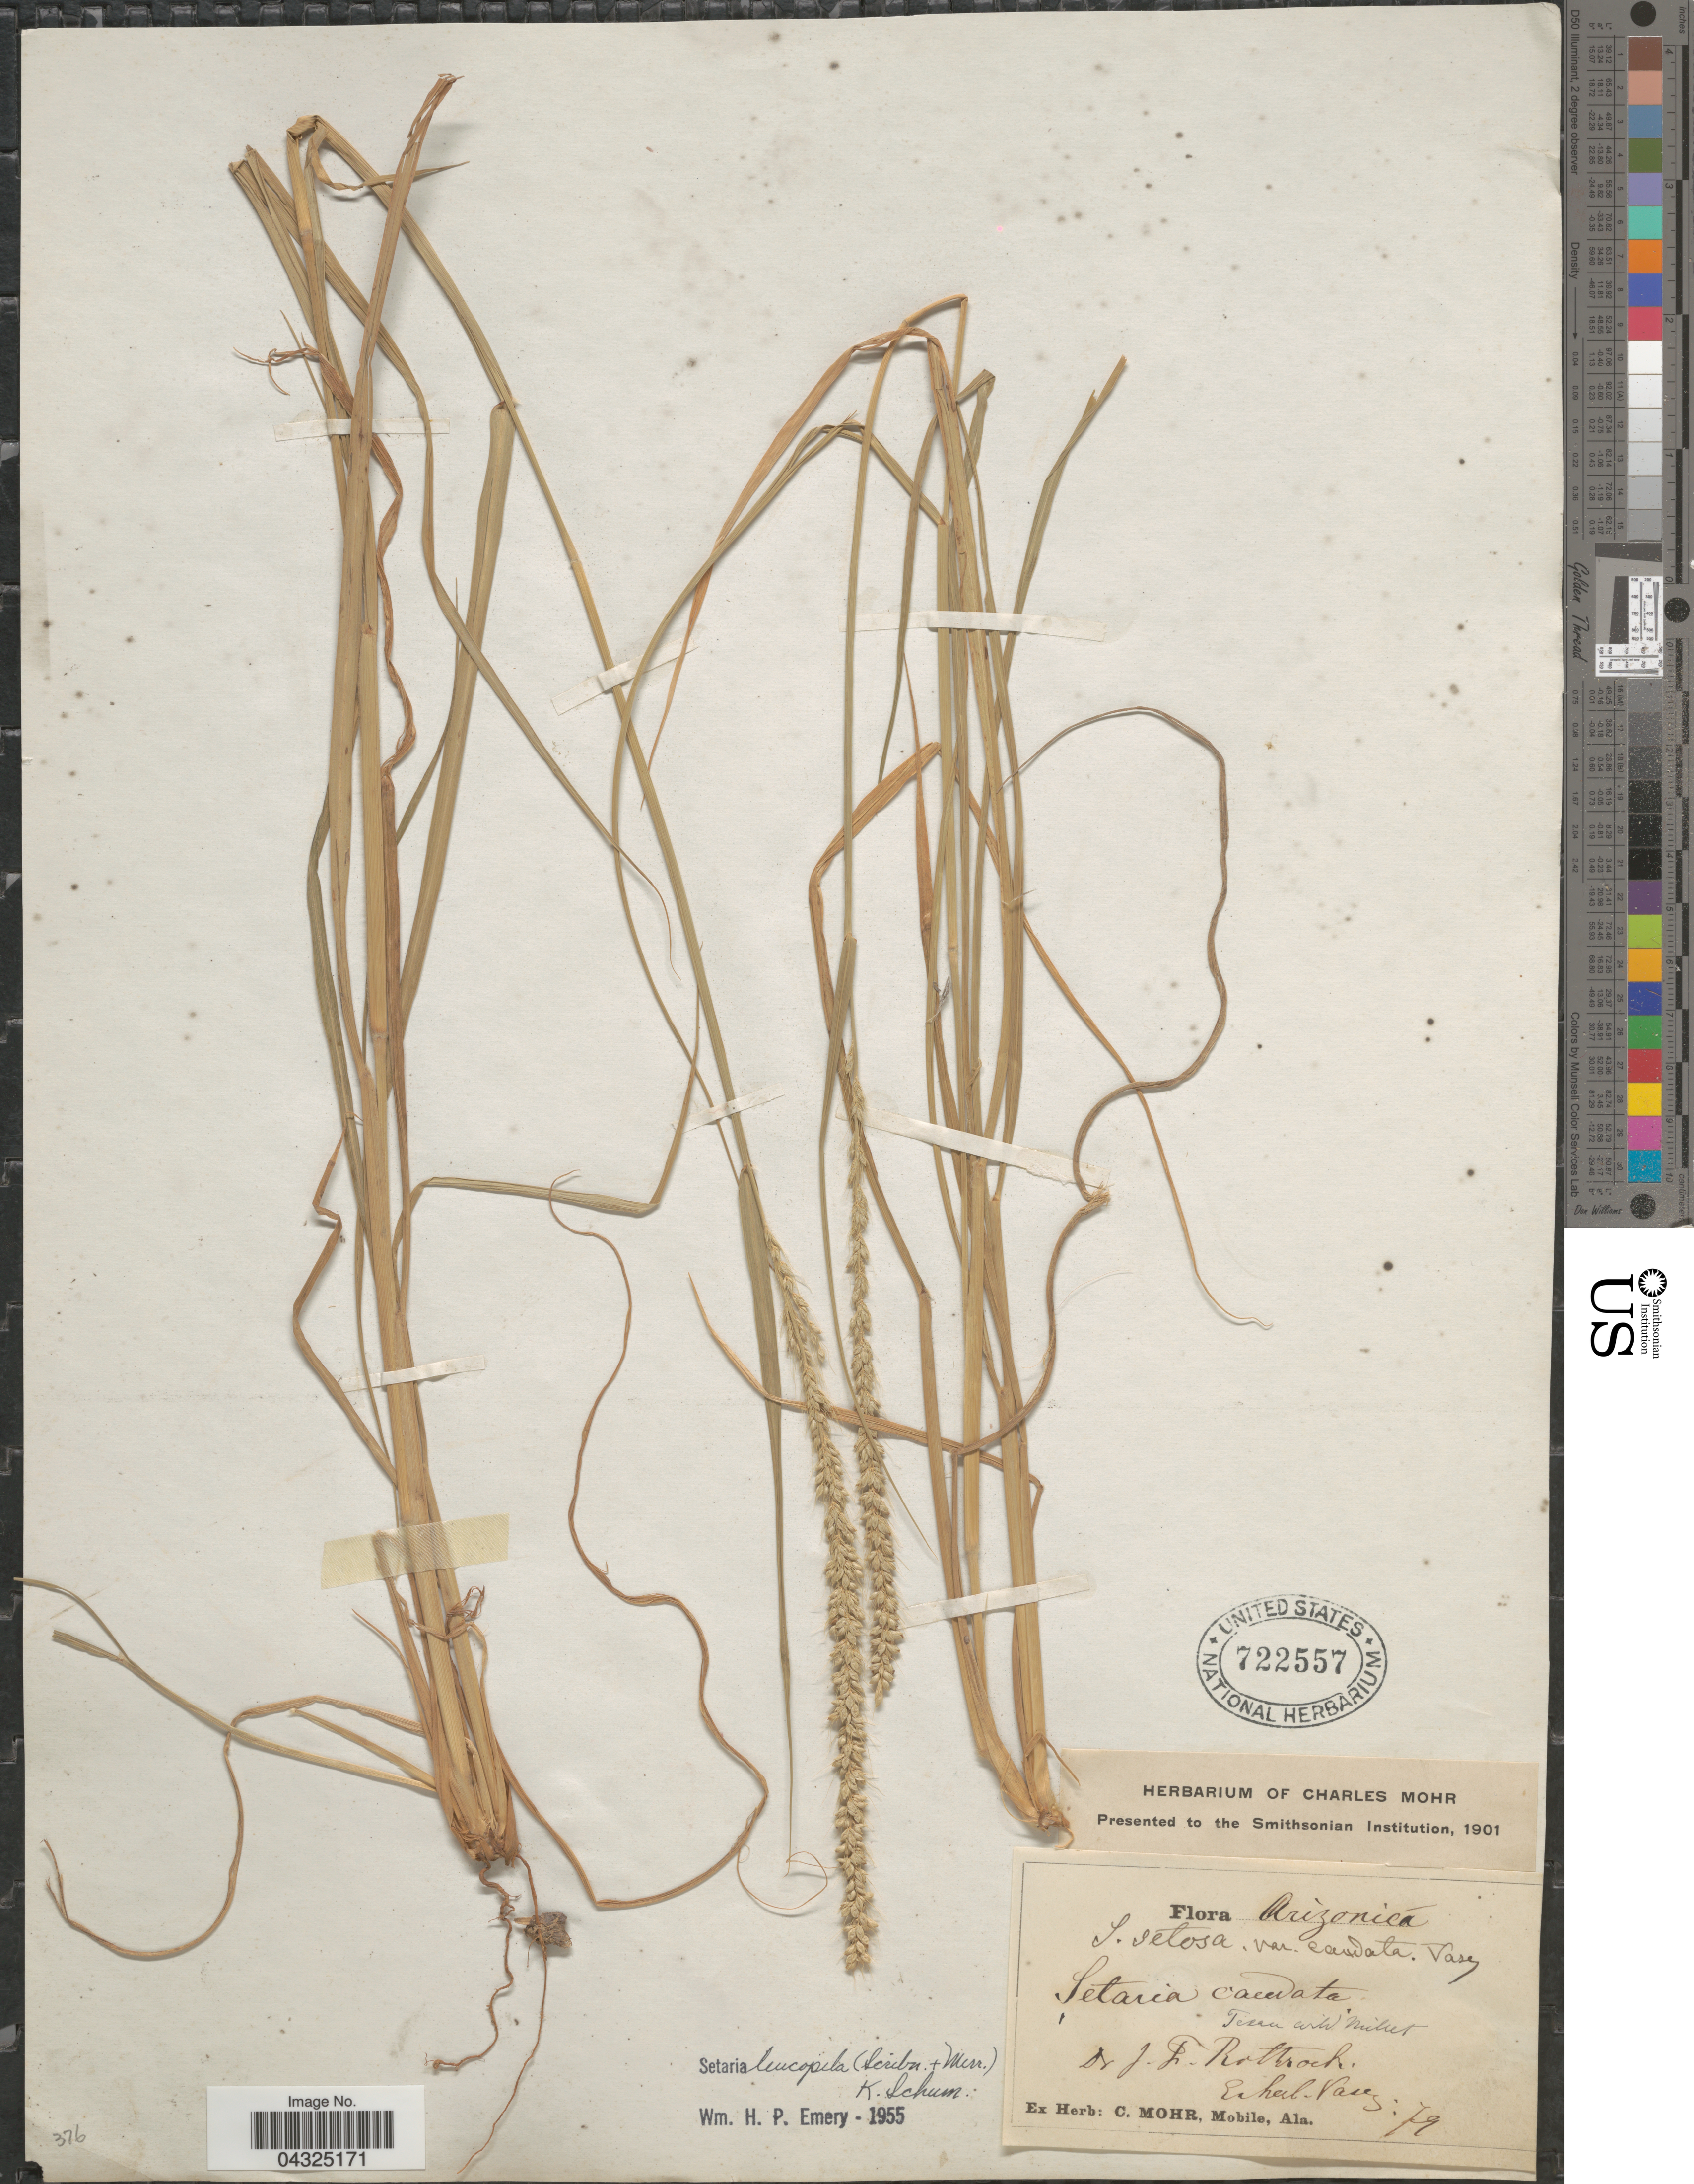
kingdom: Plantae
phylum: Tracheophyta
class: Liliopsida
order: Poales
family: Poaceae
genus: Setaria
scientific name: Setaria leucopila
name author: (Scribn. & Merr.) K. Schum.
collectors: J. T. Rothrock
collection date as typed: Transcribed d/m/y: //79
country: United States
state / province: Arizona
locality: Arizonica.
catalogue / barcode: US 722557